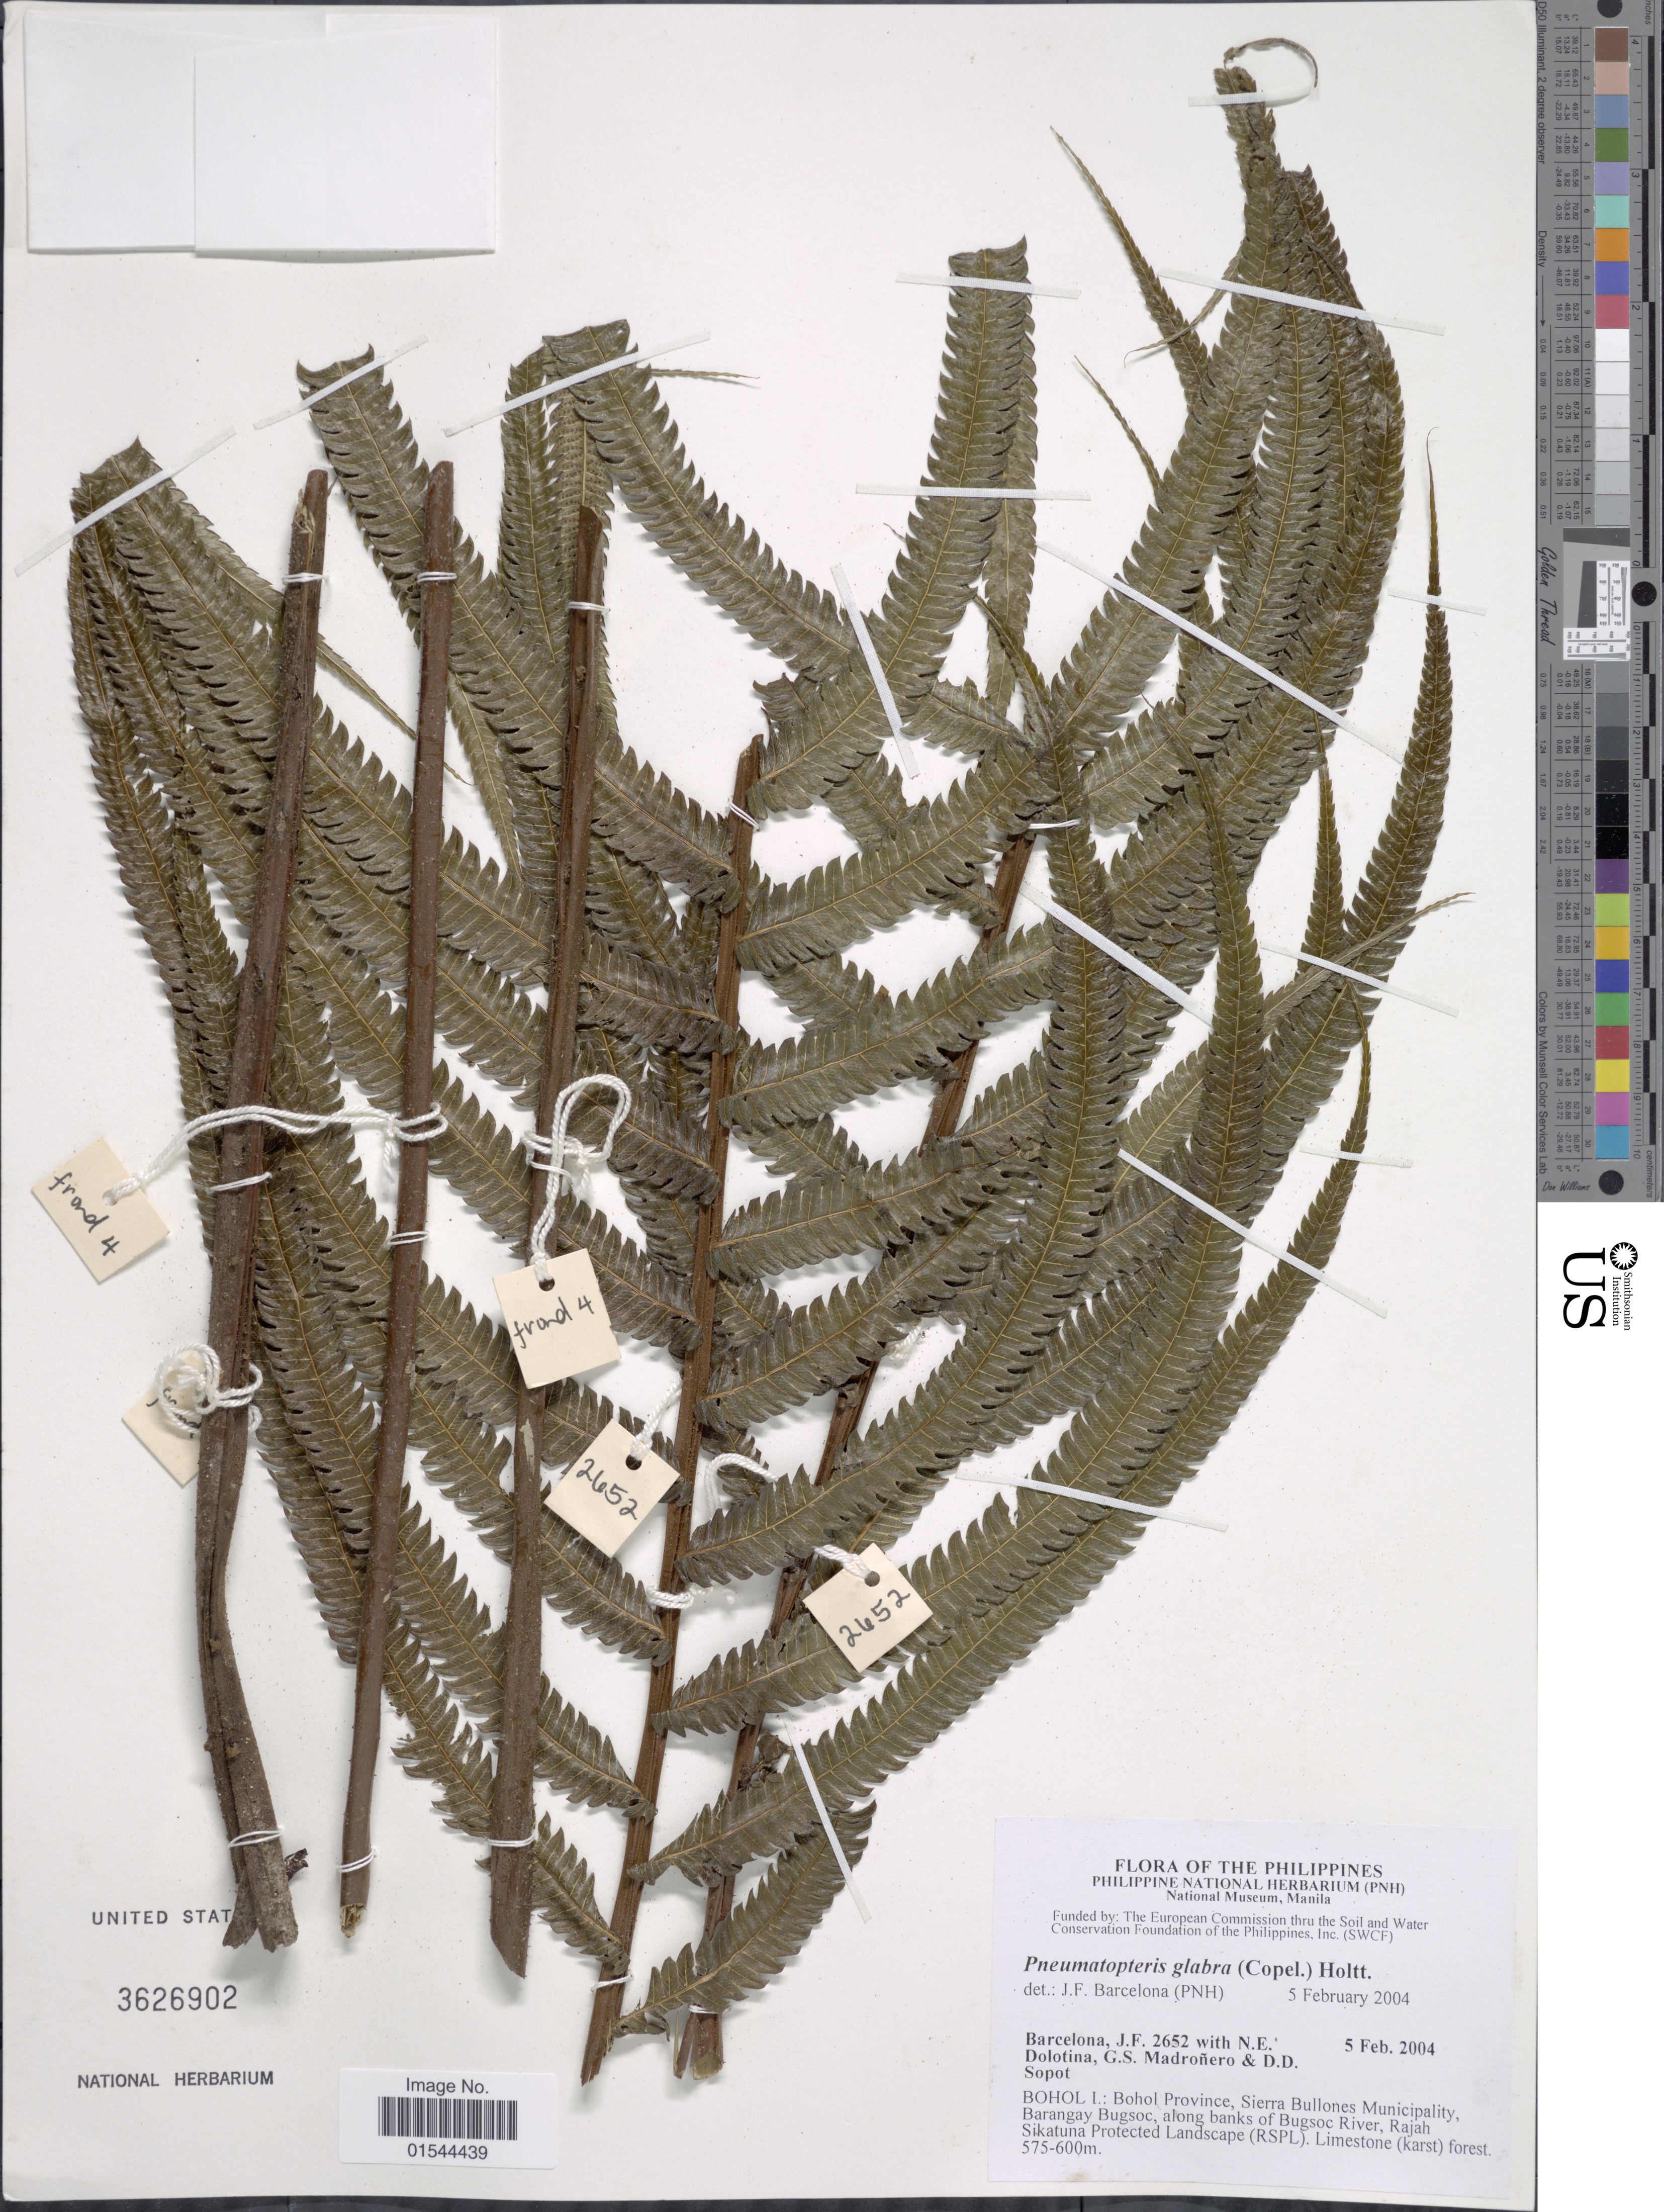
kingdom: Plantae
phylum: Tracheophyta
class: Polypodiopsida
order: Polypodiales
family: Thelypteridaceae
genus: Pneumatopteris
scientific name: Pneumatopteris glabra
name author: (Copel.) Holttum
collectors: J. F. Barcelona, N. Dolotina, G. Madroñero & D. Sopot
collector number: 2652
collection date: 2004-02-05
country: Philippines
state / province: Central Visayas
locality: Bohol I.: Bohol Province, Sierra Bullones Municipality, Barangay Bugsoc, along banks of Bugsoc River, Rajah Sikatuna Protected Landscape (RSPL)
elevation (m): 575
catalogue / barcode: US 3626902